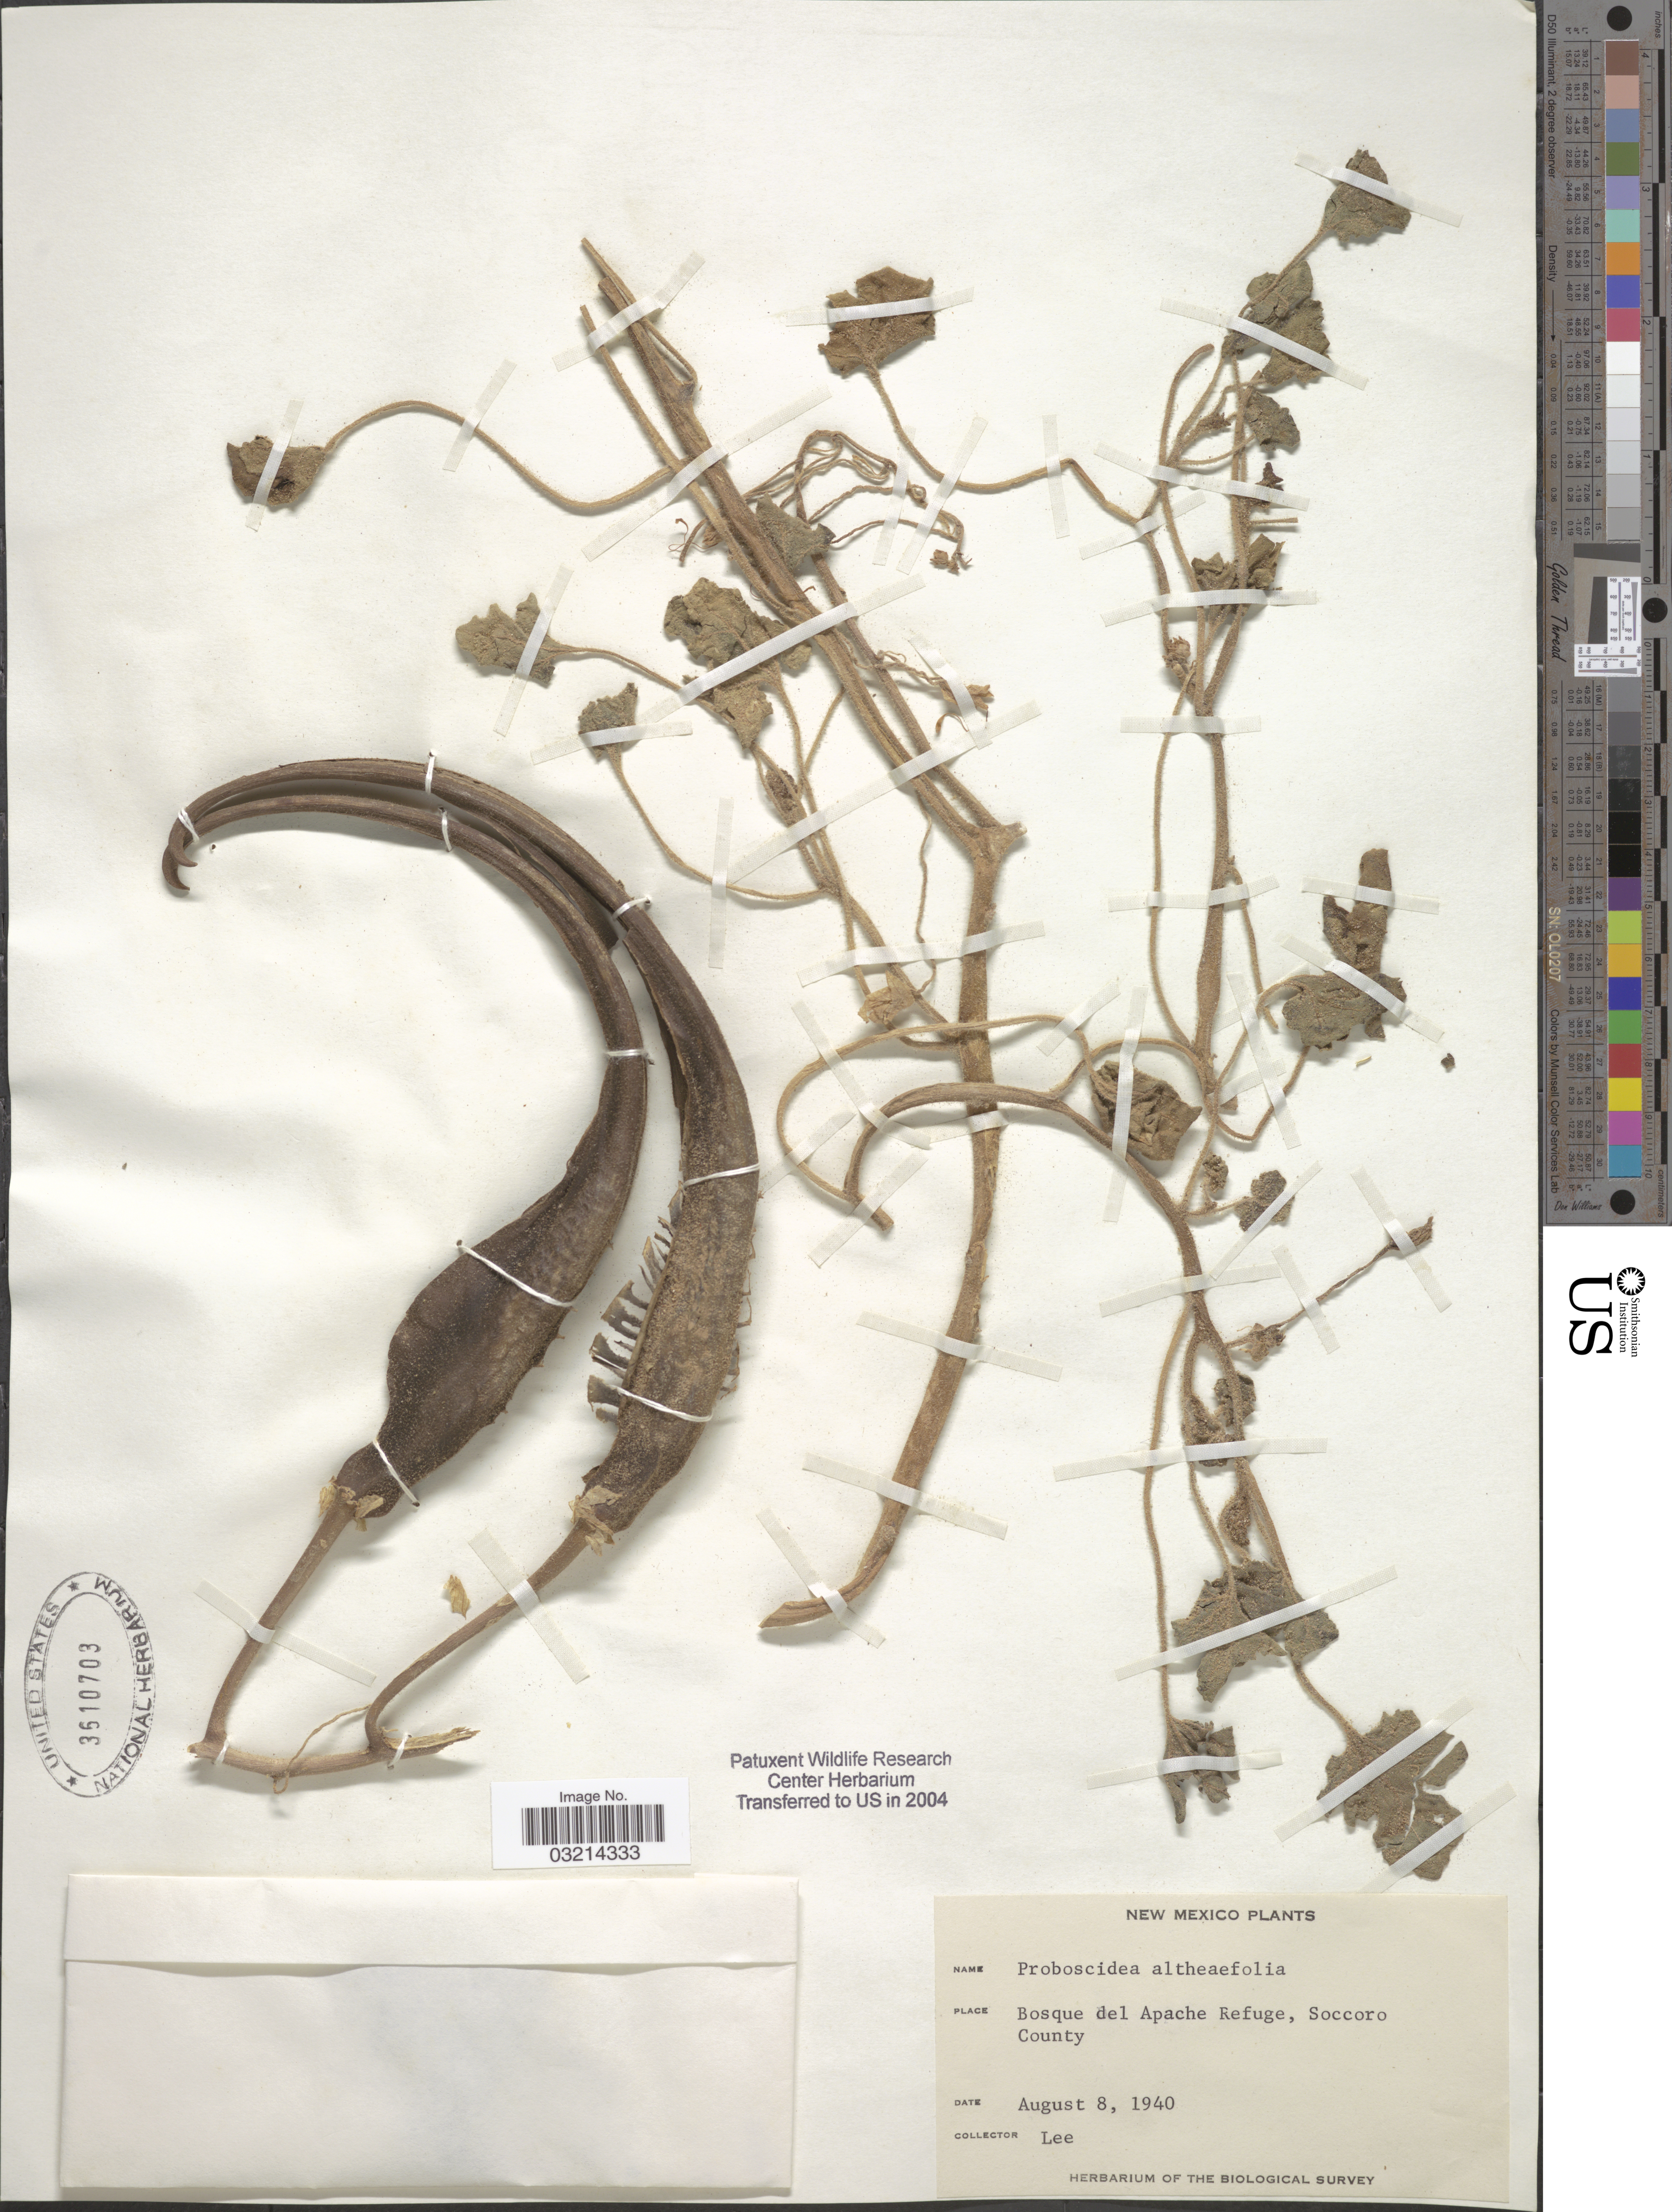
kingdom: Plantae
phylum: Tracheophyta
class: Magnoliopsida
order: Lamiales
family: Martyniaceae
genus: Proboscidea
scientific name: Proboscidea althaeifolia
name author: (Benth.) Decne.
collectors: -. Lee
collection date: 1940-08-08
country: United States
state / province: New Mexico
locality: Bosque del Apache Refuge, Soccoro County.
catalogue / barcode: US 3610703